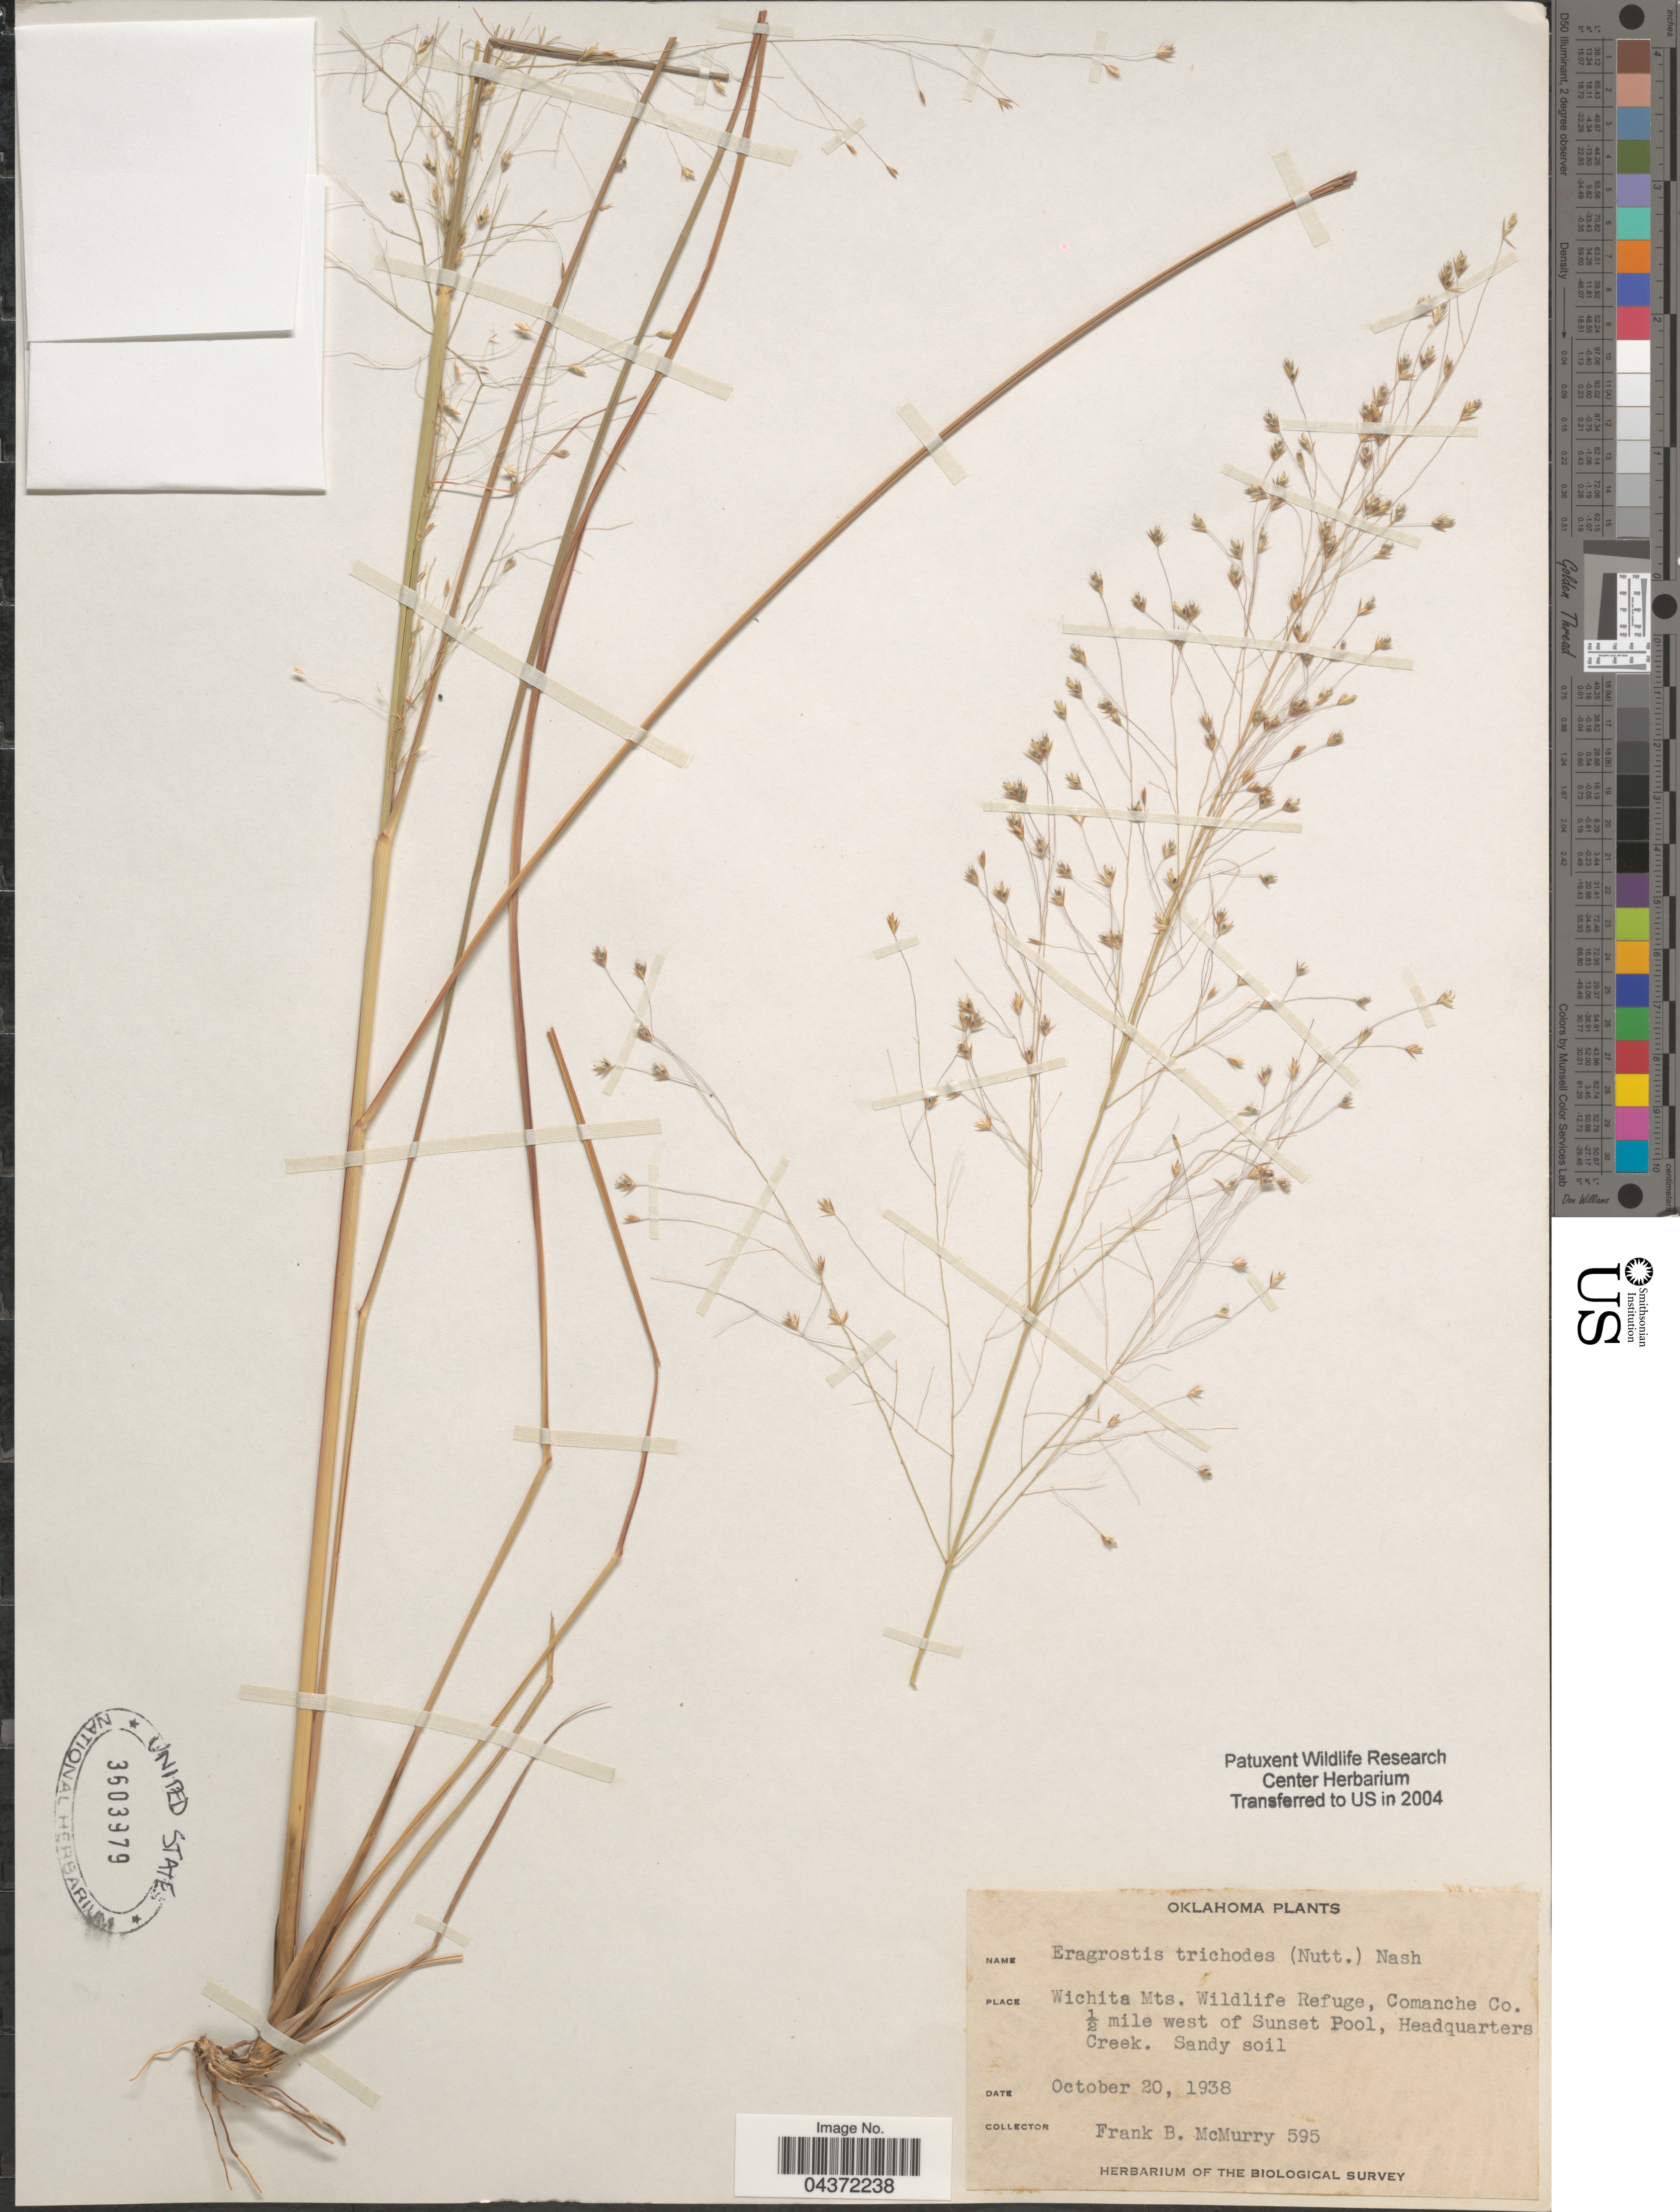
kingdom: Plantae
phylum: Tracheophyta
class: Liliopsida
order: Poales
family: Poaceae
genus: Eragrostis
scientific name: Eragrostis trichodes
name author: (Nutt.) Alph. Wood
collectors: F. B. McMurry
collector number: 595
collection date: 1938-10-20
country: United States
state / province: Oklahoma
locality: Wichita Mts. Wildlife Refuge, Comanche Co. ½ mile west of Sunset Pool, Headquarters Creek. The Biological Survey.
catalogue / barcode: US 3603979